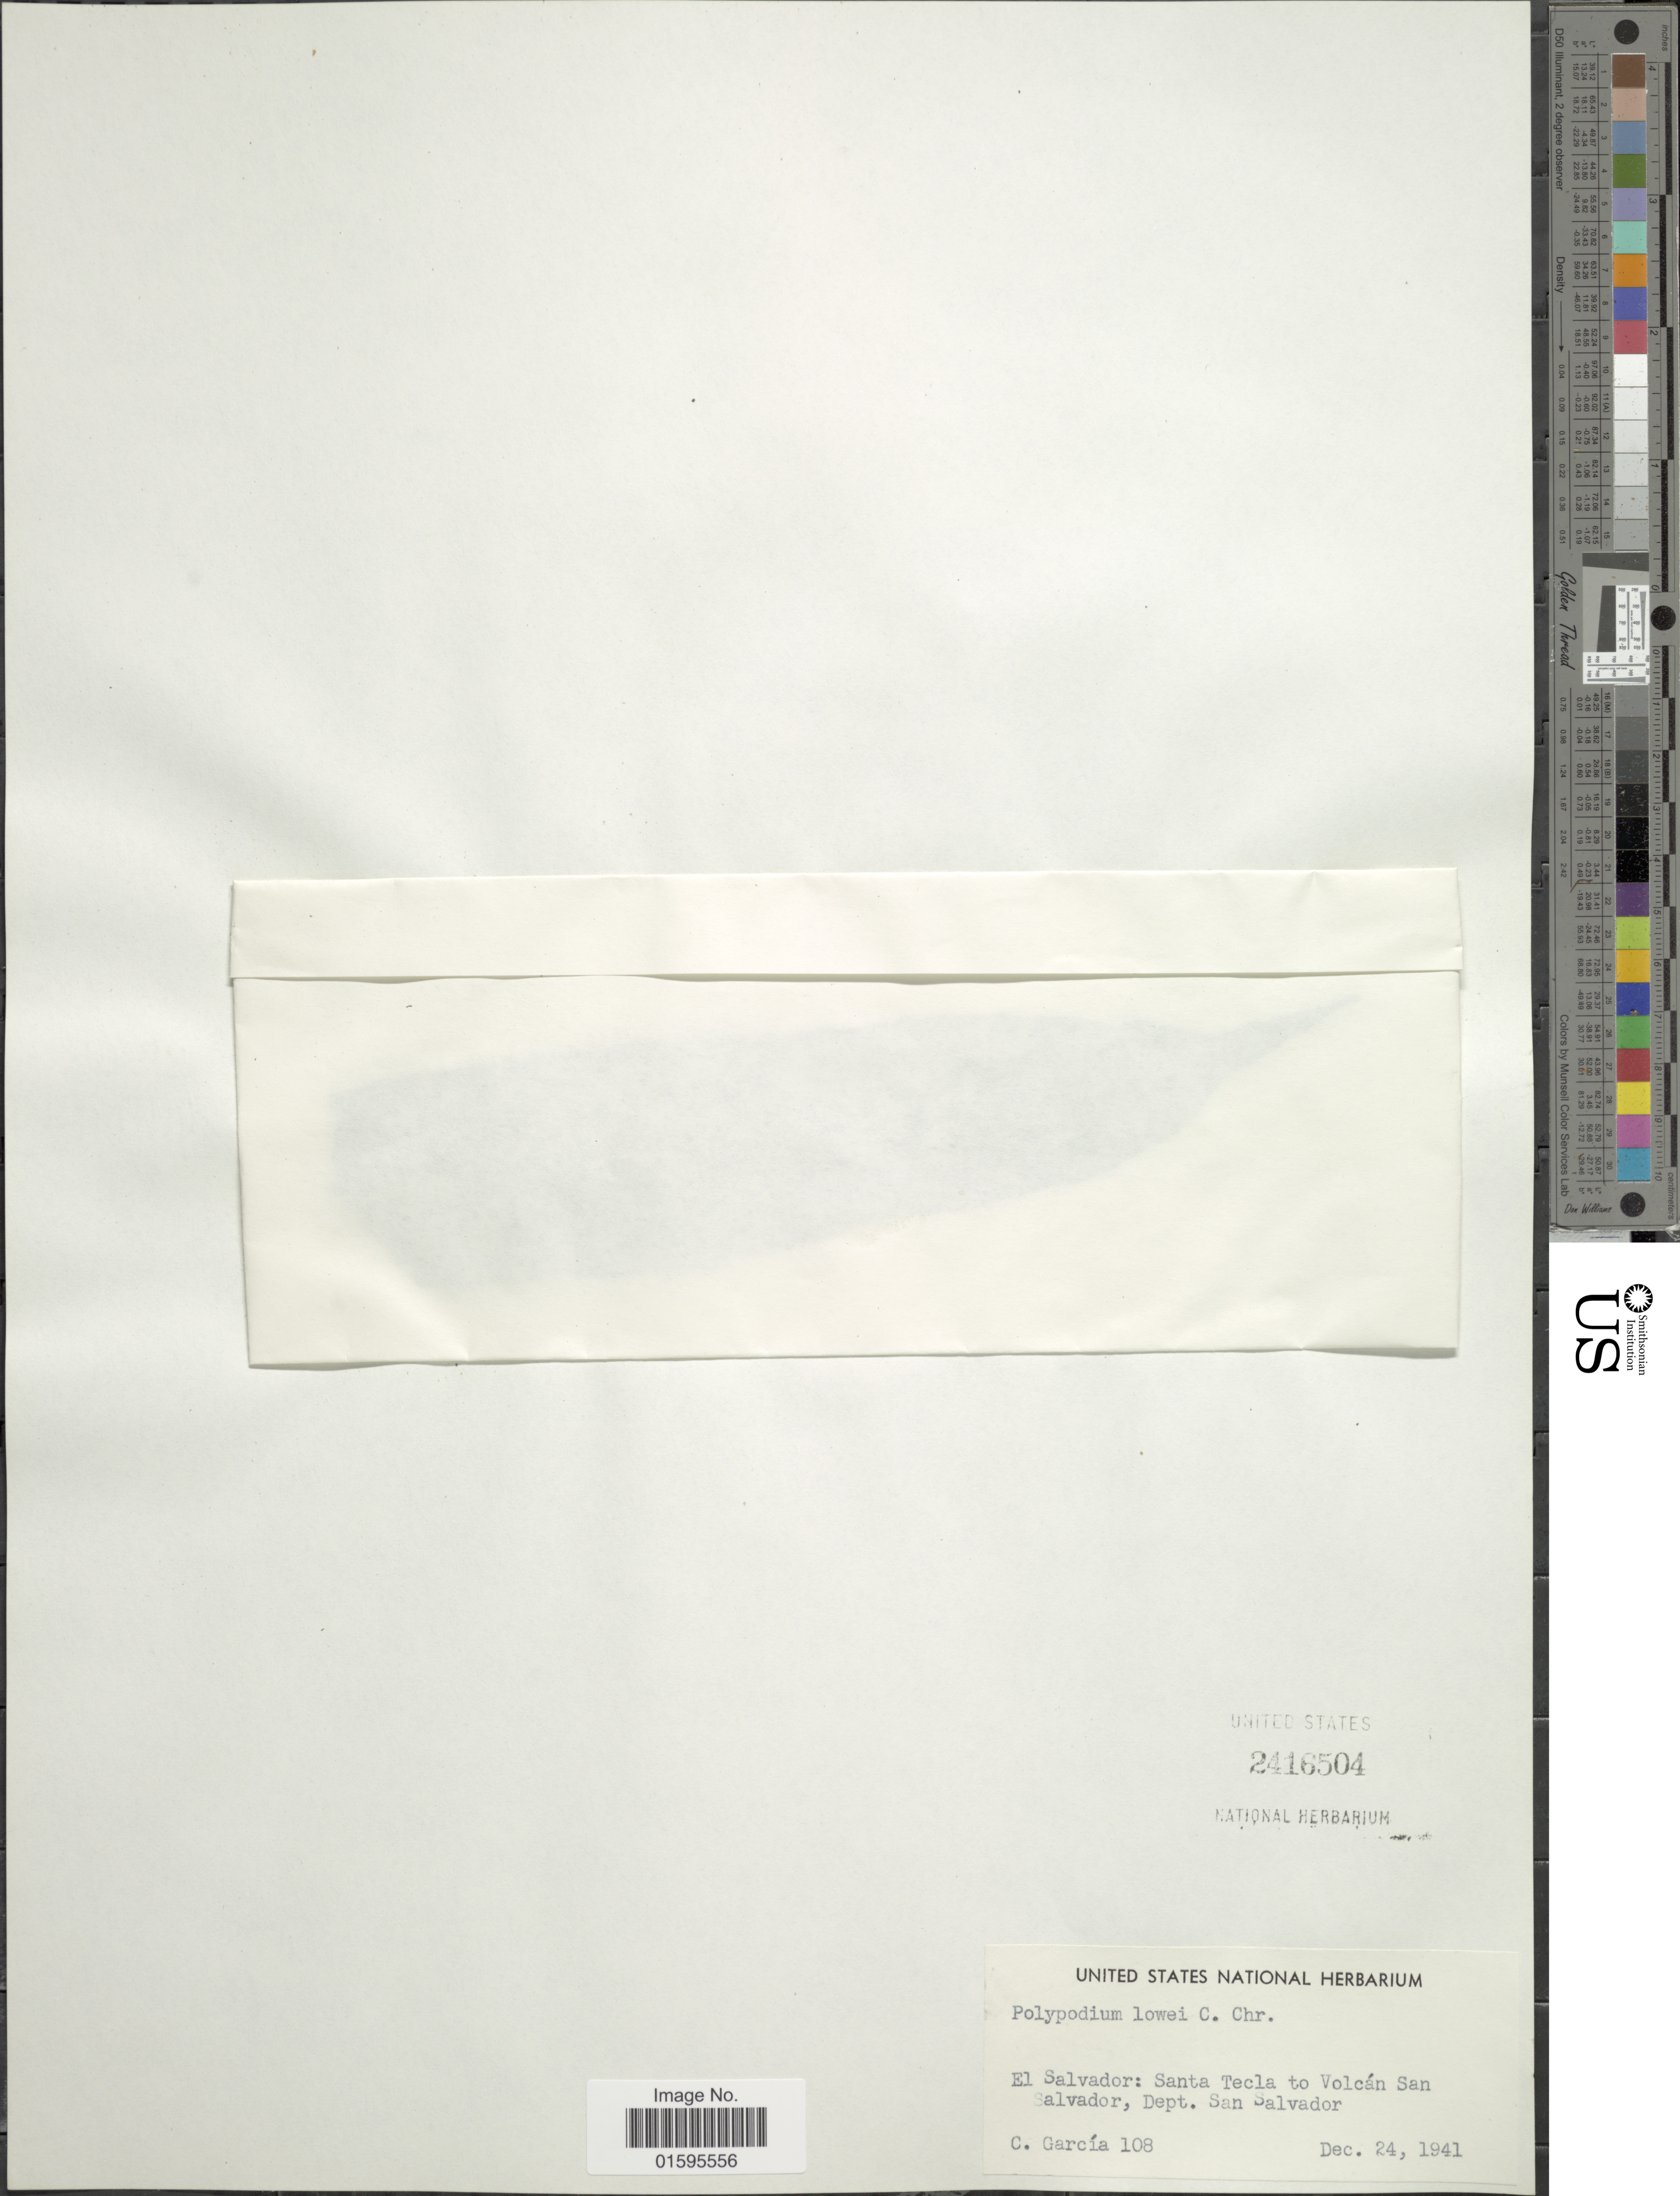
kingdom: Plantae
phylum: Tracheophyta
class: Polypodiopsida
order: Polypodiales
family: Polypodiaceae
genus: Polypodium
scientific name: Polypodium pleurosorum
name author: Kunze ex Mett.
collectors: C. Garcia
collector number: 108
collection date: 1941-12-24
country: El Salvador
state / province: San Salvador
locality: El Salvador: Santa Tecla to Volcan San Salvador, Dept. San Salvador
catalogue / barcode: US 2416504